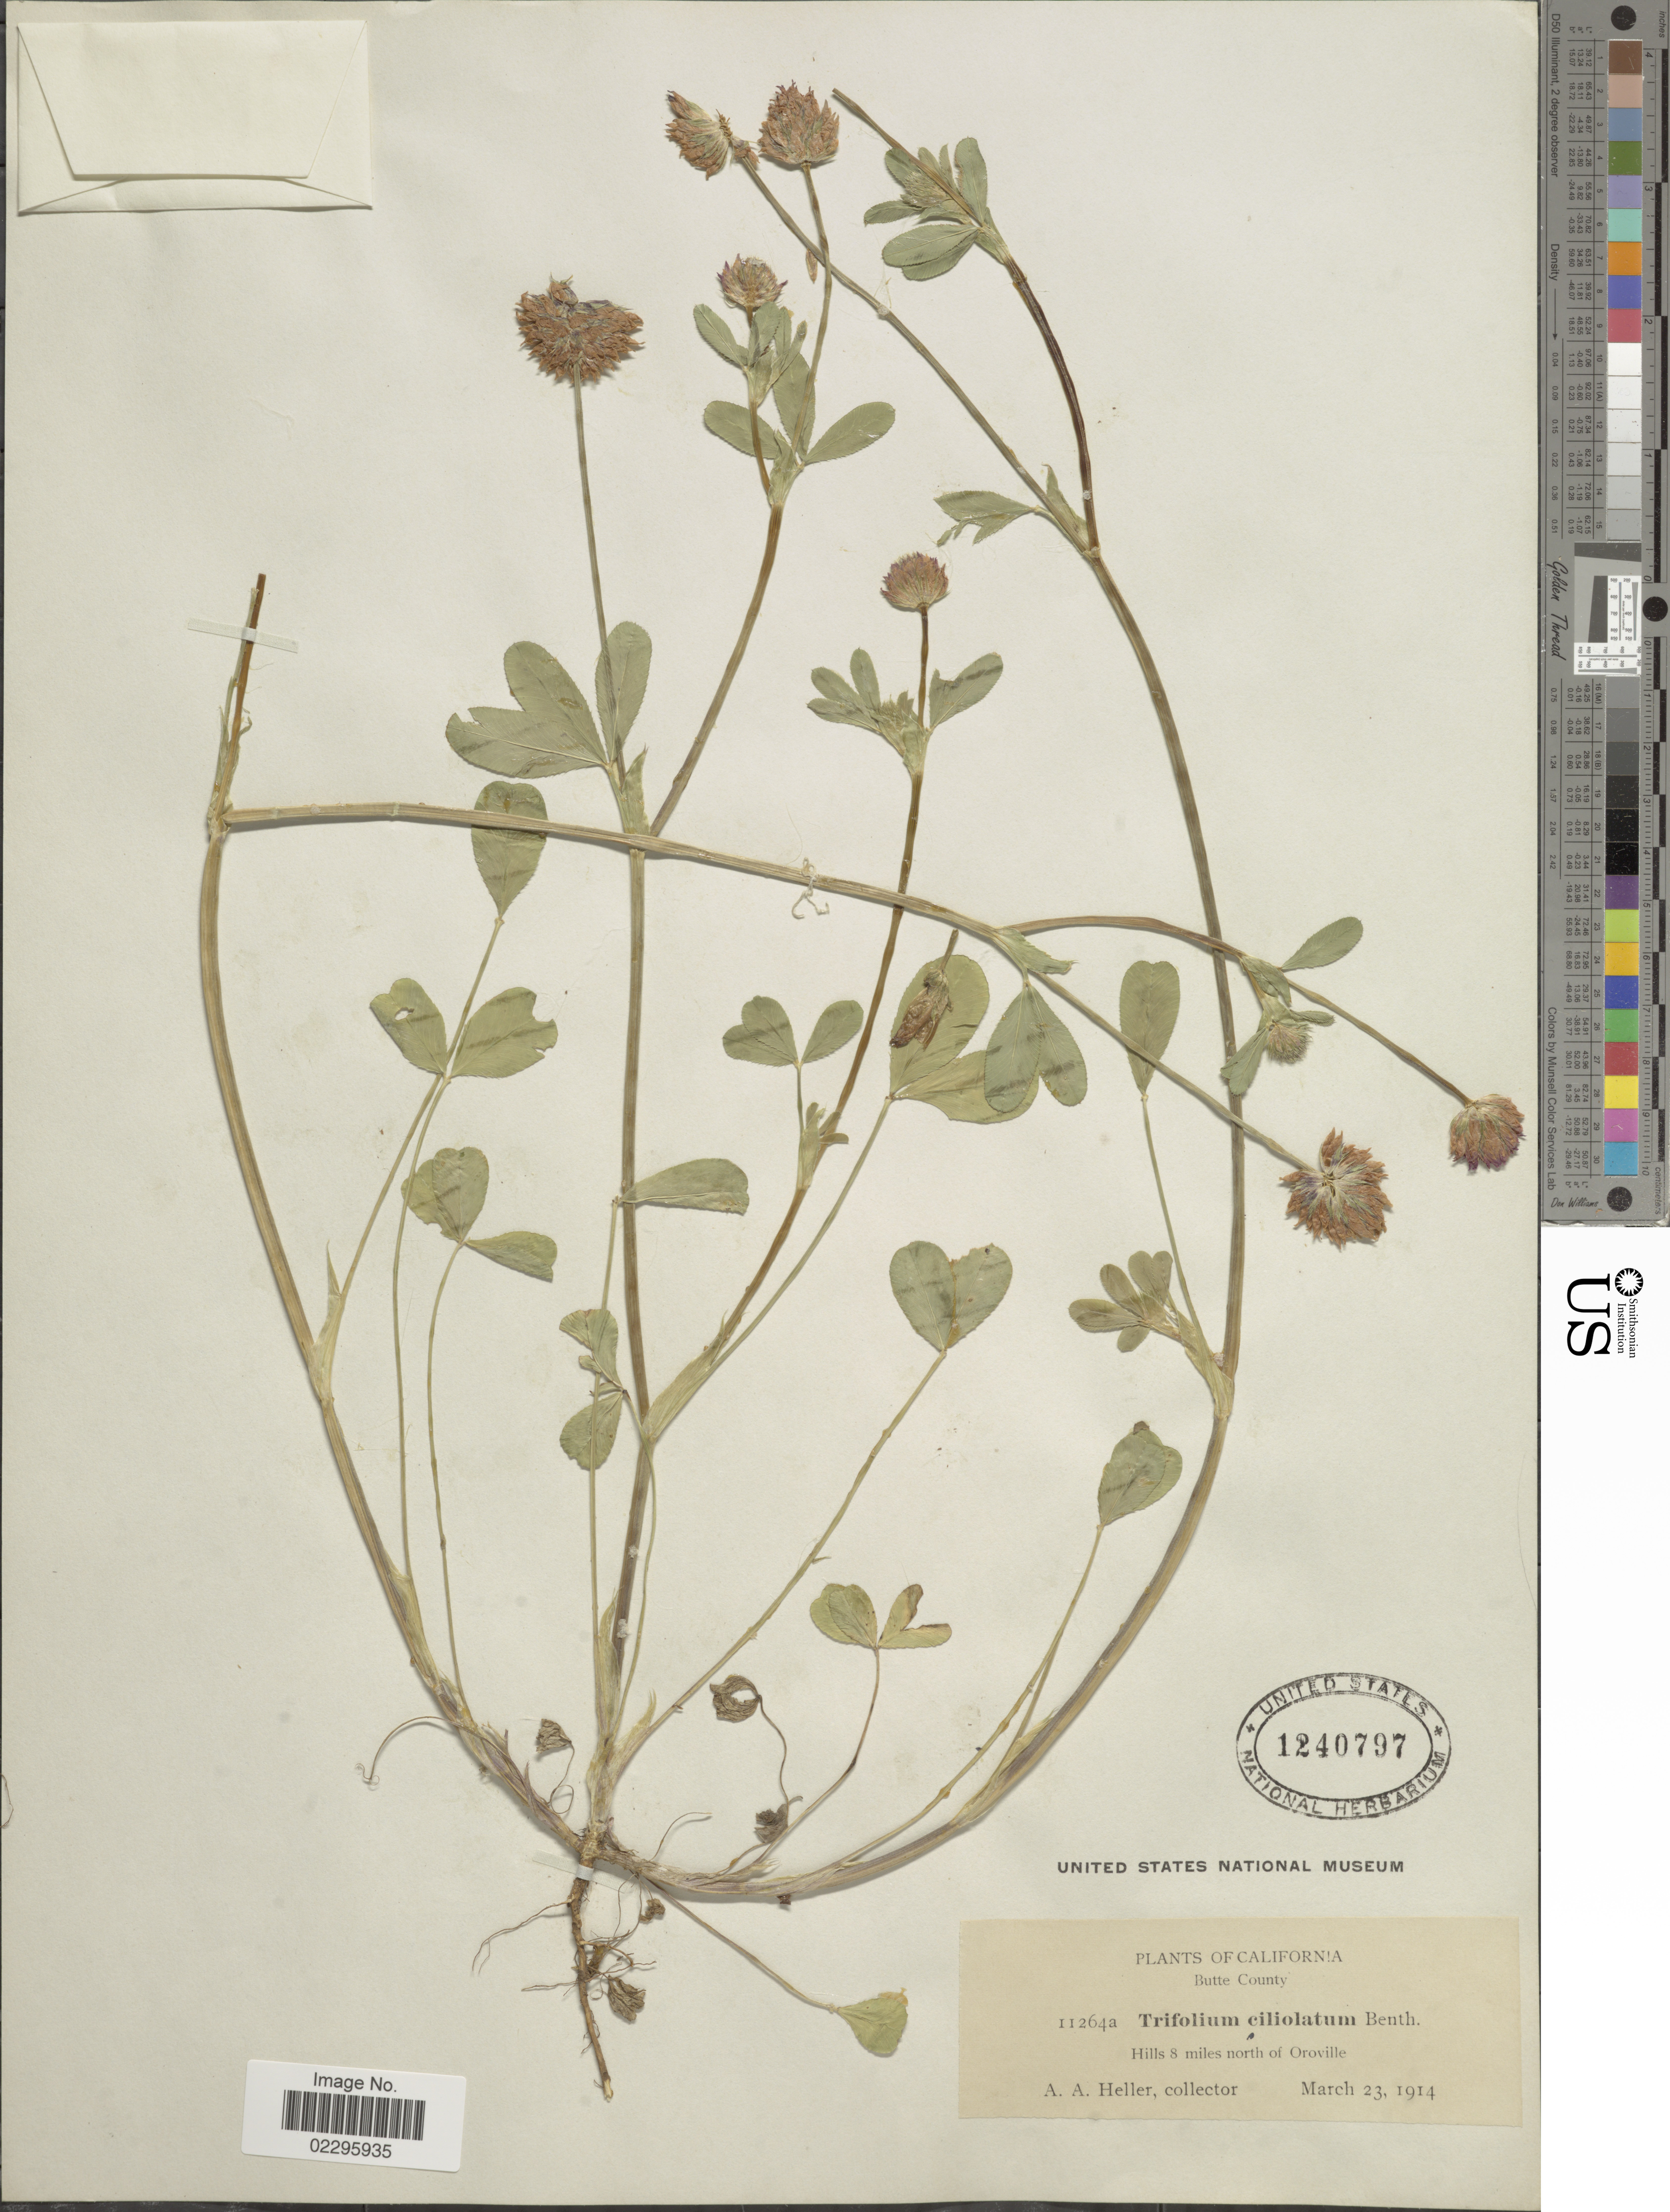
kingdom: Plantae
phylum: Tracheophyta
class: Magnoliopsida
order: Fabales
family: Fabaceae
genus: Trifolium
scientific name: Trifolium ciliolatum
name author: Benth.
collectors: A. A. Heller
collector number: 11264a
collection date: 1914-03-23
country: United States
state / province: California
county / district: Butte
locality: Butte County, Hills 8 miles north of Oroville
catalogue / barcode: US 1240797